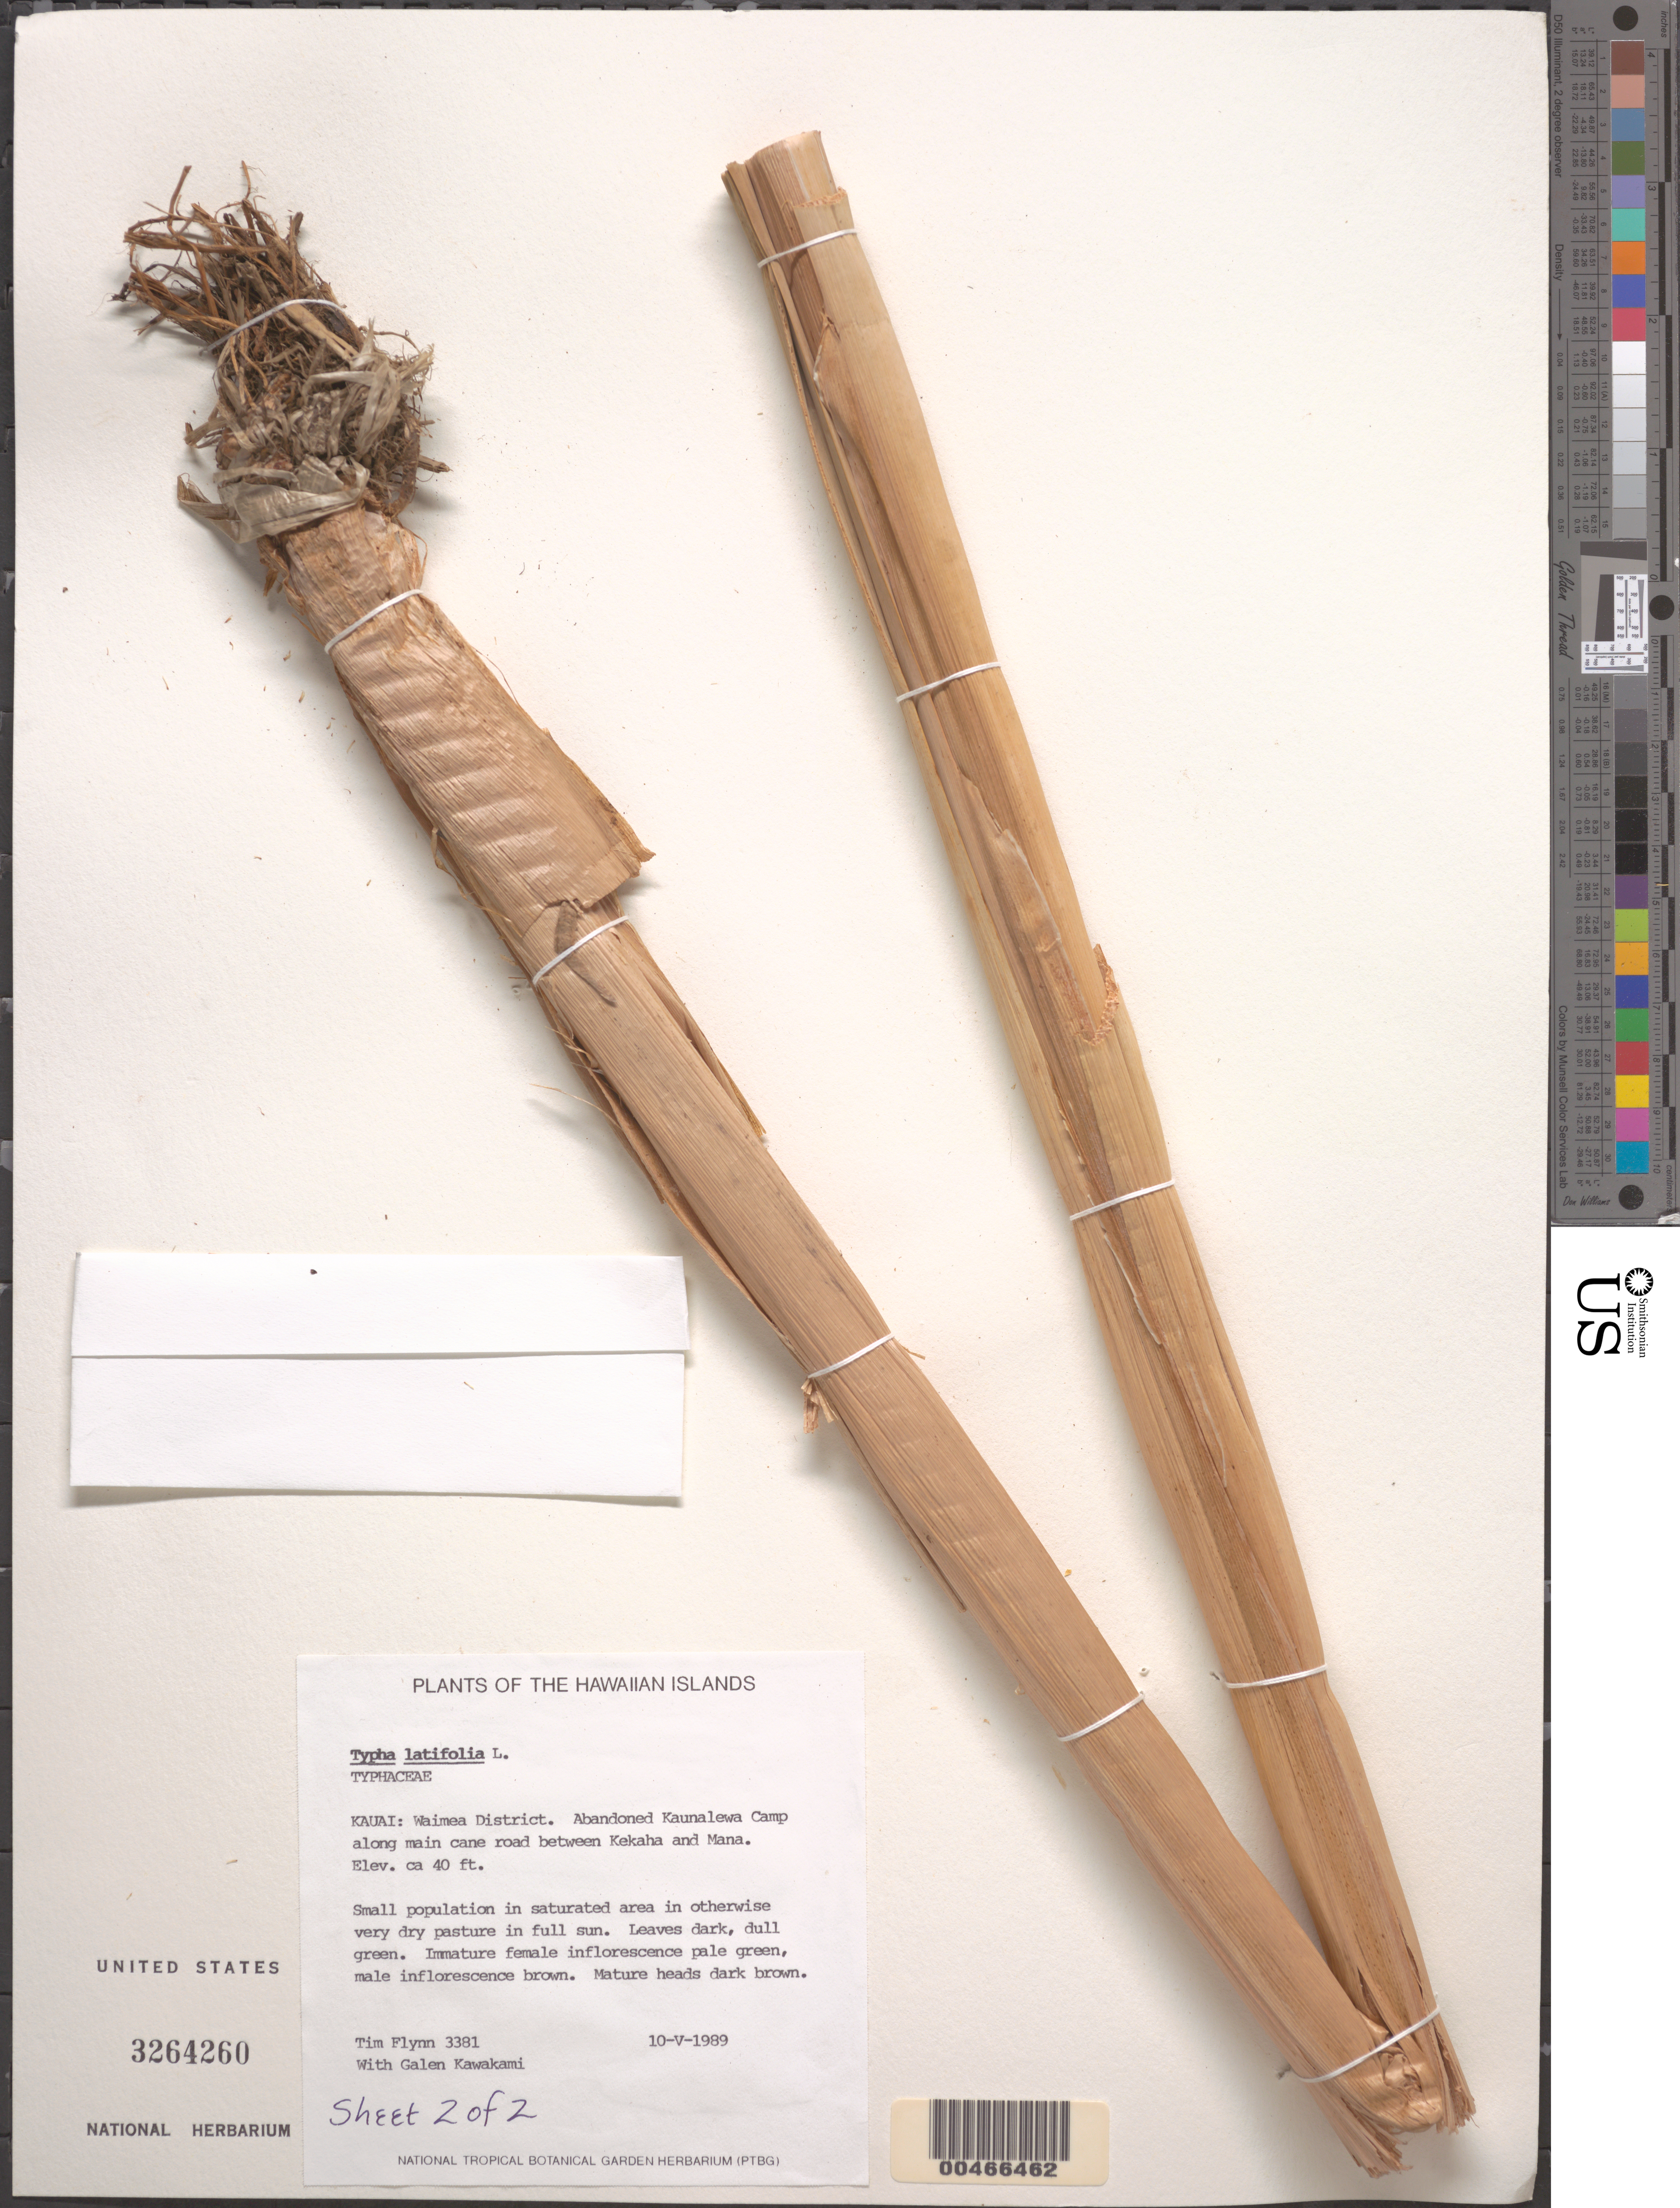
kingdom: Plantae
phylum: Tracheophyta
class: Liliopsida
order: Poales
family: Typhaceae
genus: Typha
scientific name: Typha latifolia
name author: L.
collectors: T. W. Flynn & G. Kawakami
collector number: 3381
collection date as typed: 10 May 1989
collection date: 1989-05-10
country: United States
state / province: Hawaii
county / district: Kauai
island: Kaua'i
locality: Waimea District. Abandoned Kaunalewa Camp along main cane road between Kekaha and Mana.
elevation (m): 12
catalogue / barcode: US 3264260